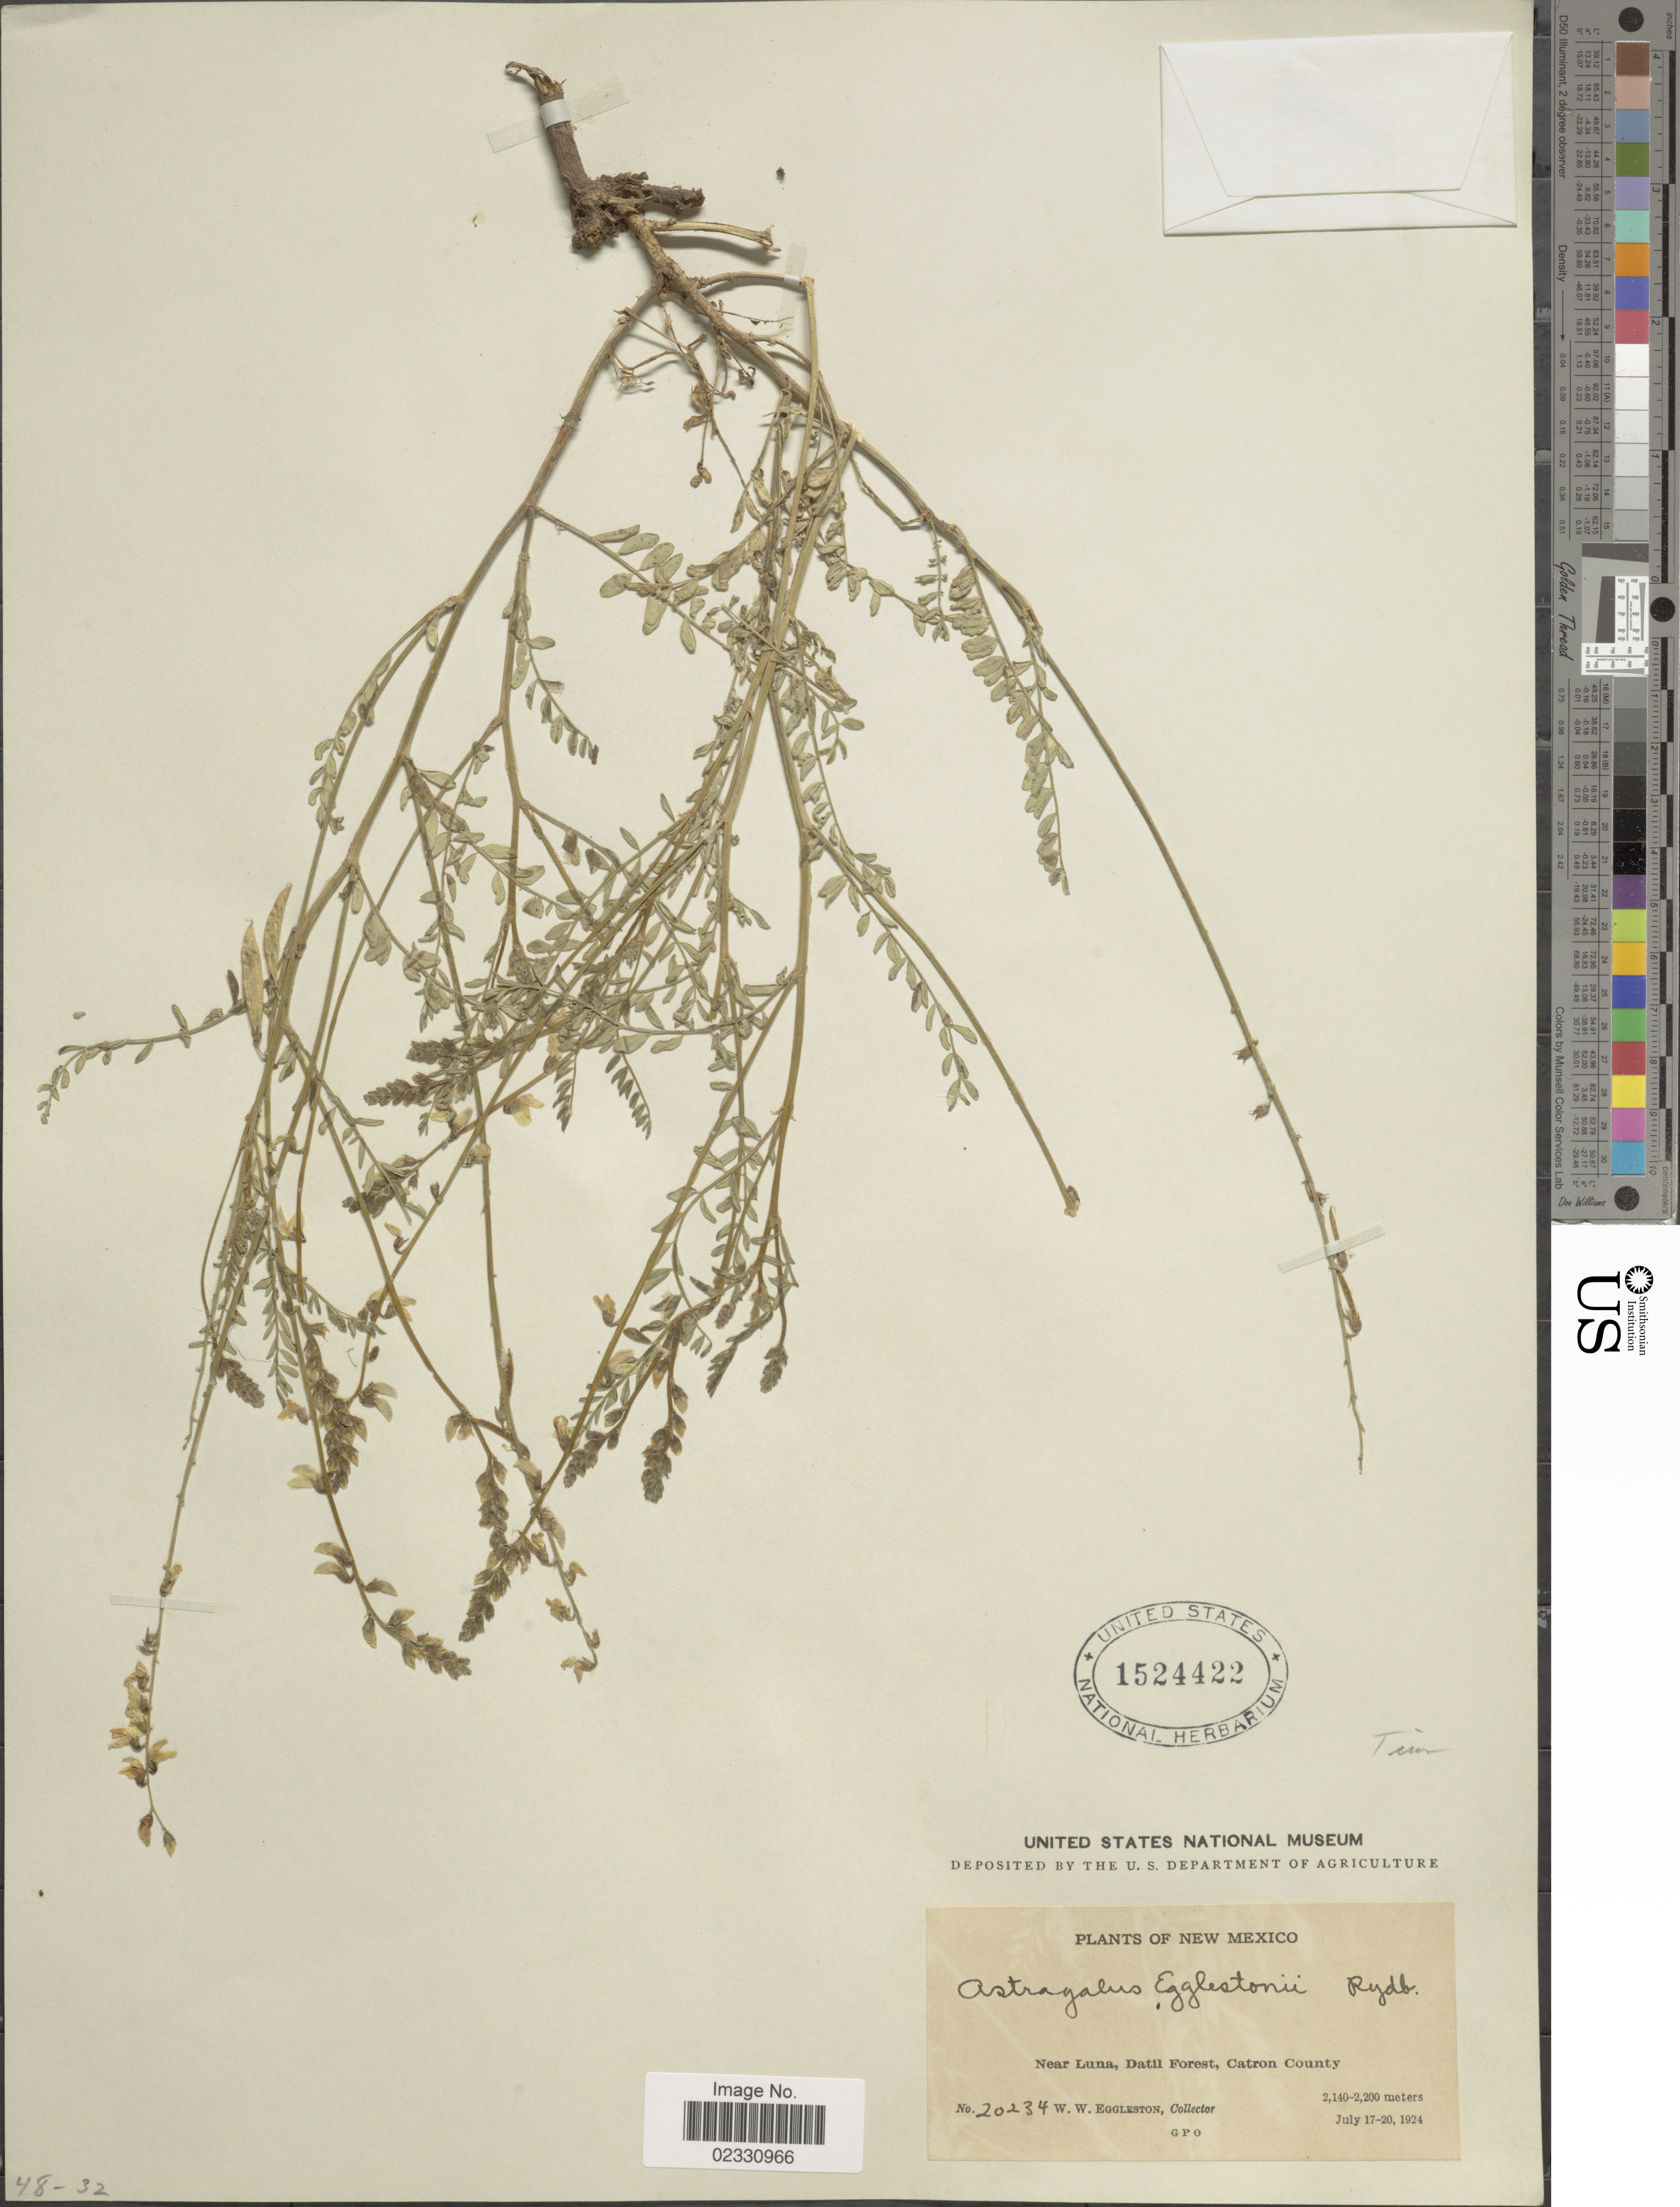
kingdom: Plantae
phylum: Tracheophyta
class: Magnoliopsida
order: Fabales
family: Fabaceae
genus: Astragalus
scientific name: Astragalus egglestonii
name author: (Rydb.) Kearney & Peebles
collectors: W. W. Eggleston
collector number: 20234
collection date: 1924-07-17/1924-07-20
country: United States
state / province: New Mexico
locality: Near Luna, Datil Forest, Catron County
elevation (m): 2140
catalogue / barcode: US 1524422